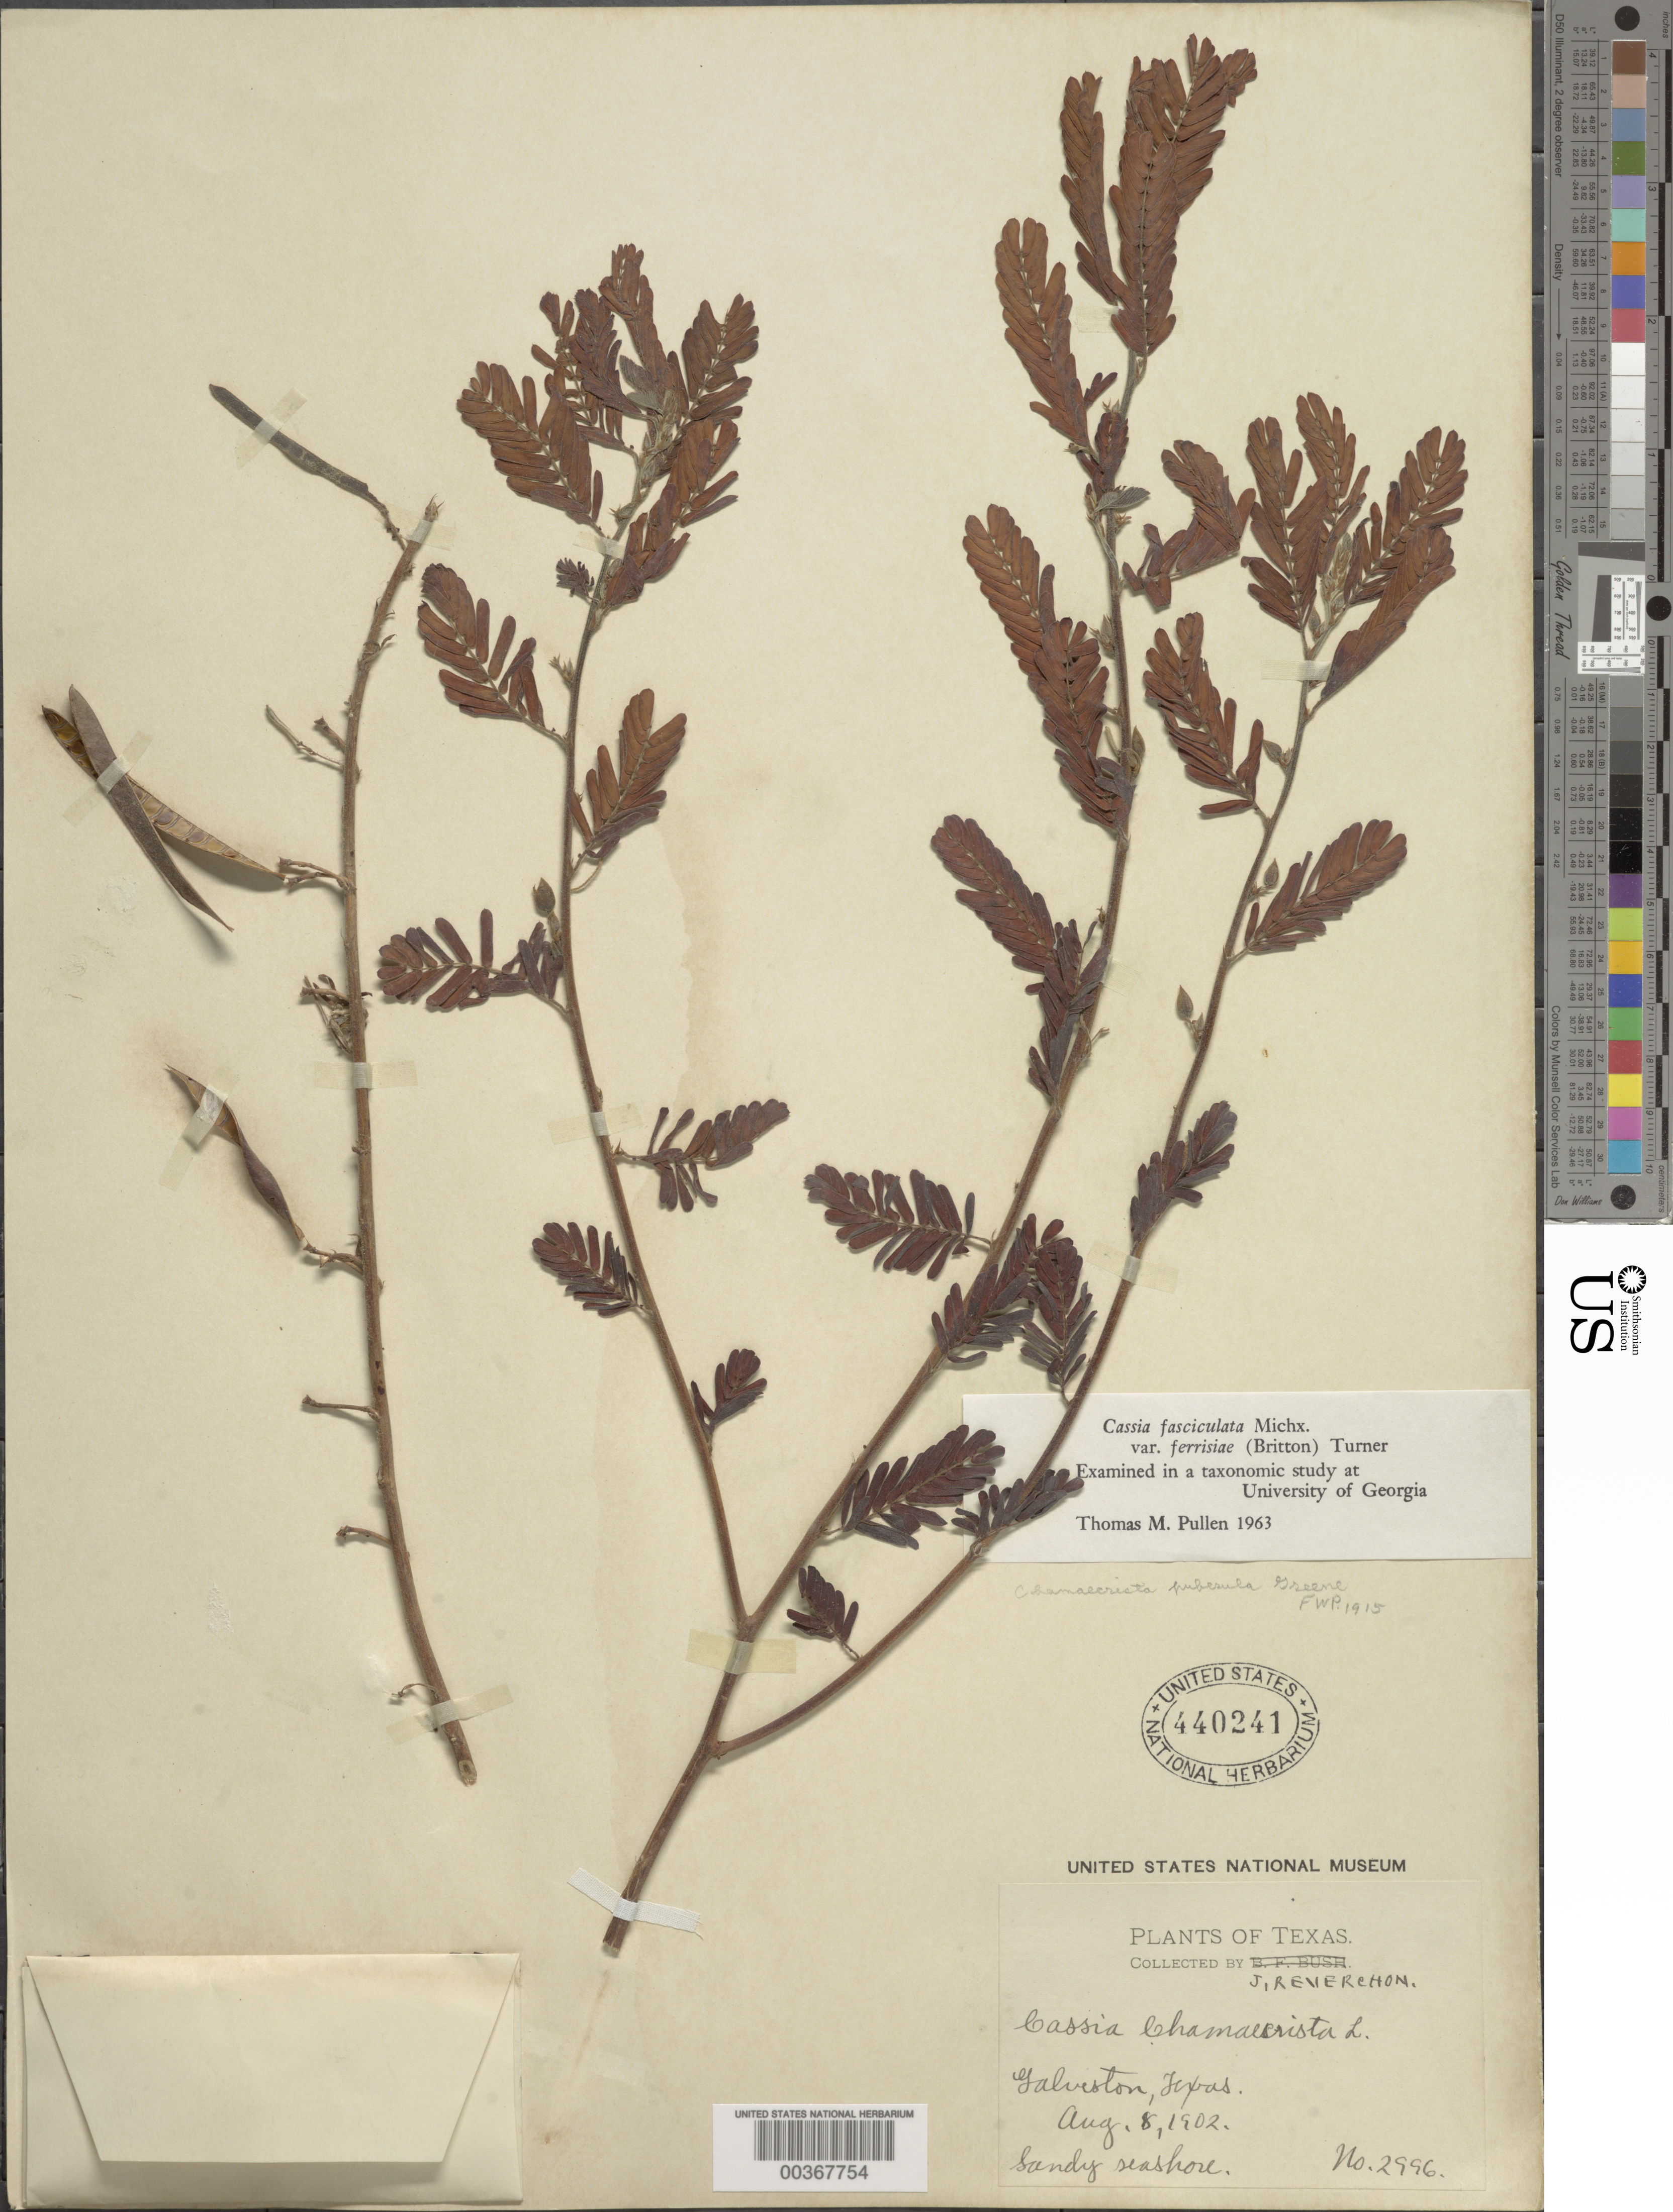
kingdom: Plantae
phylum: Tracheophyta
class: Magnoliopsida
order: Fabales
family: Fabaceae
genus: Cassia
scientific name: Cassia fasciculata var. ferrisiae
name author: (Britton) B.L. Turner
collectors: J. Reverchon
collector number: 2996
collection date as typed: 08 Aug 1902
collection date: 1902-08-08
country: United States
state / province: Texas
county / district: Galveston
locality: Galveston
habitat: Sandy seashore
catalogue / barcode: US 440241